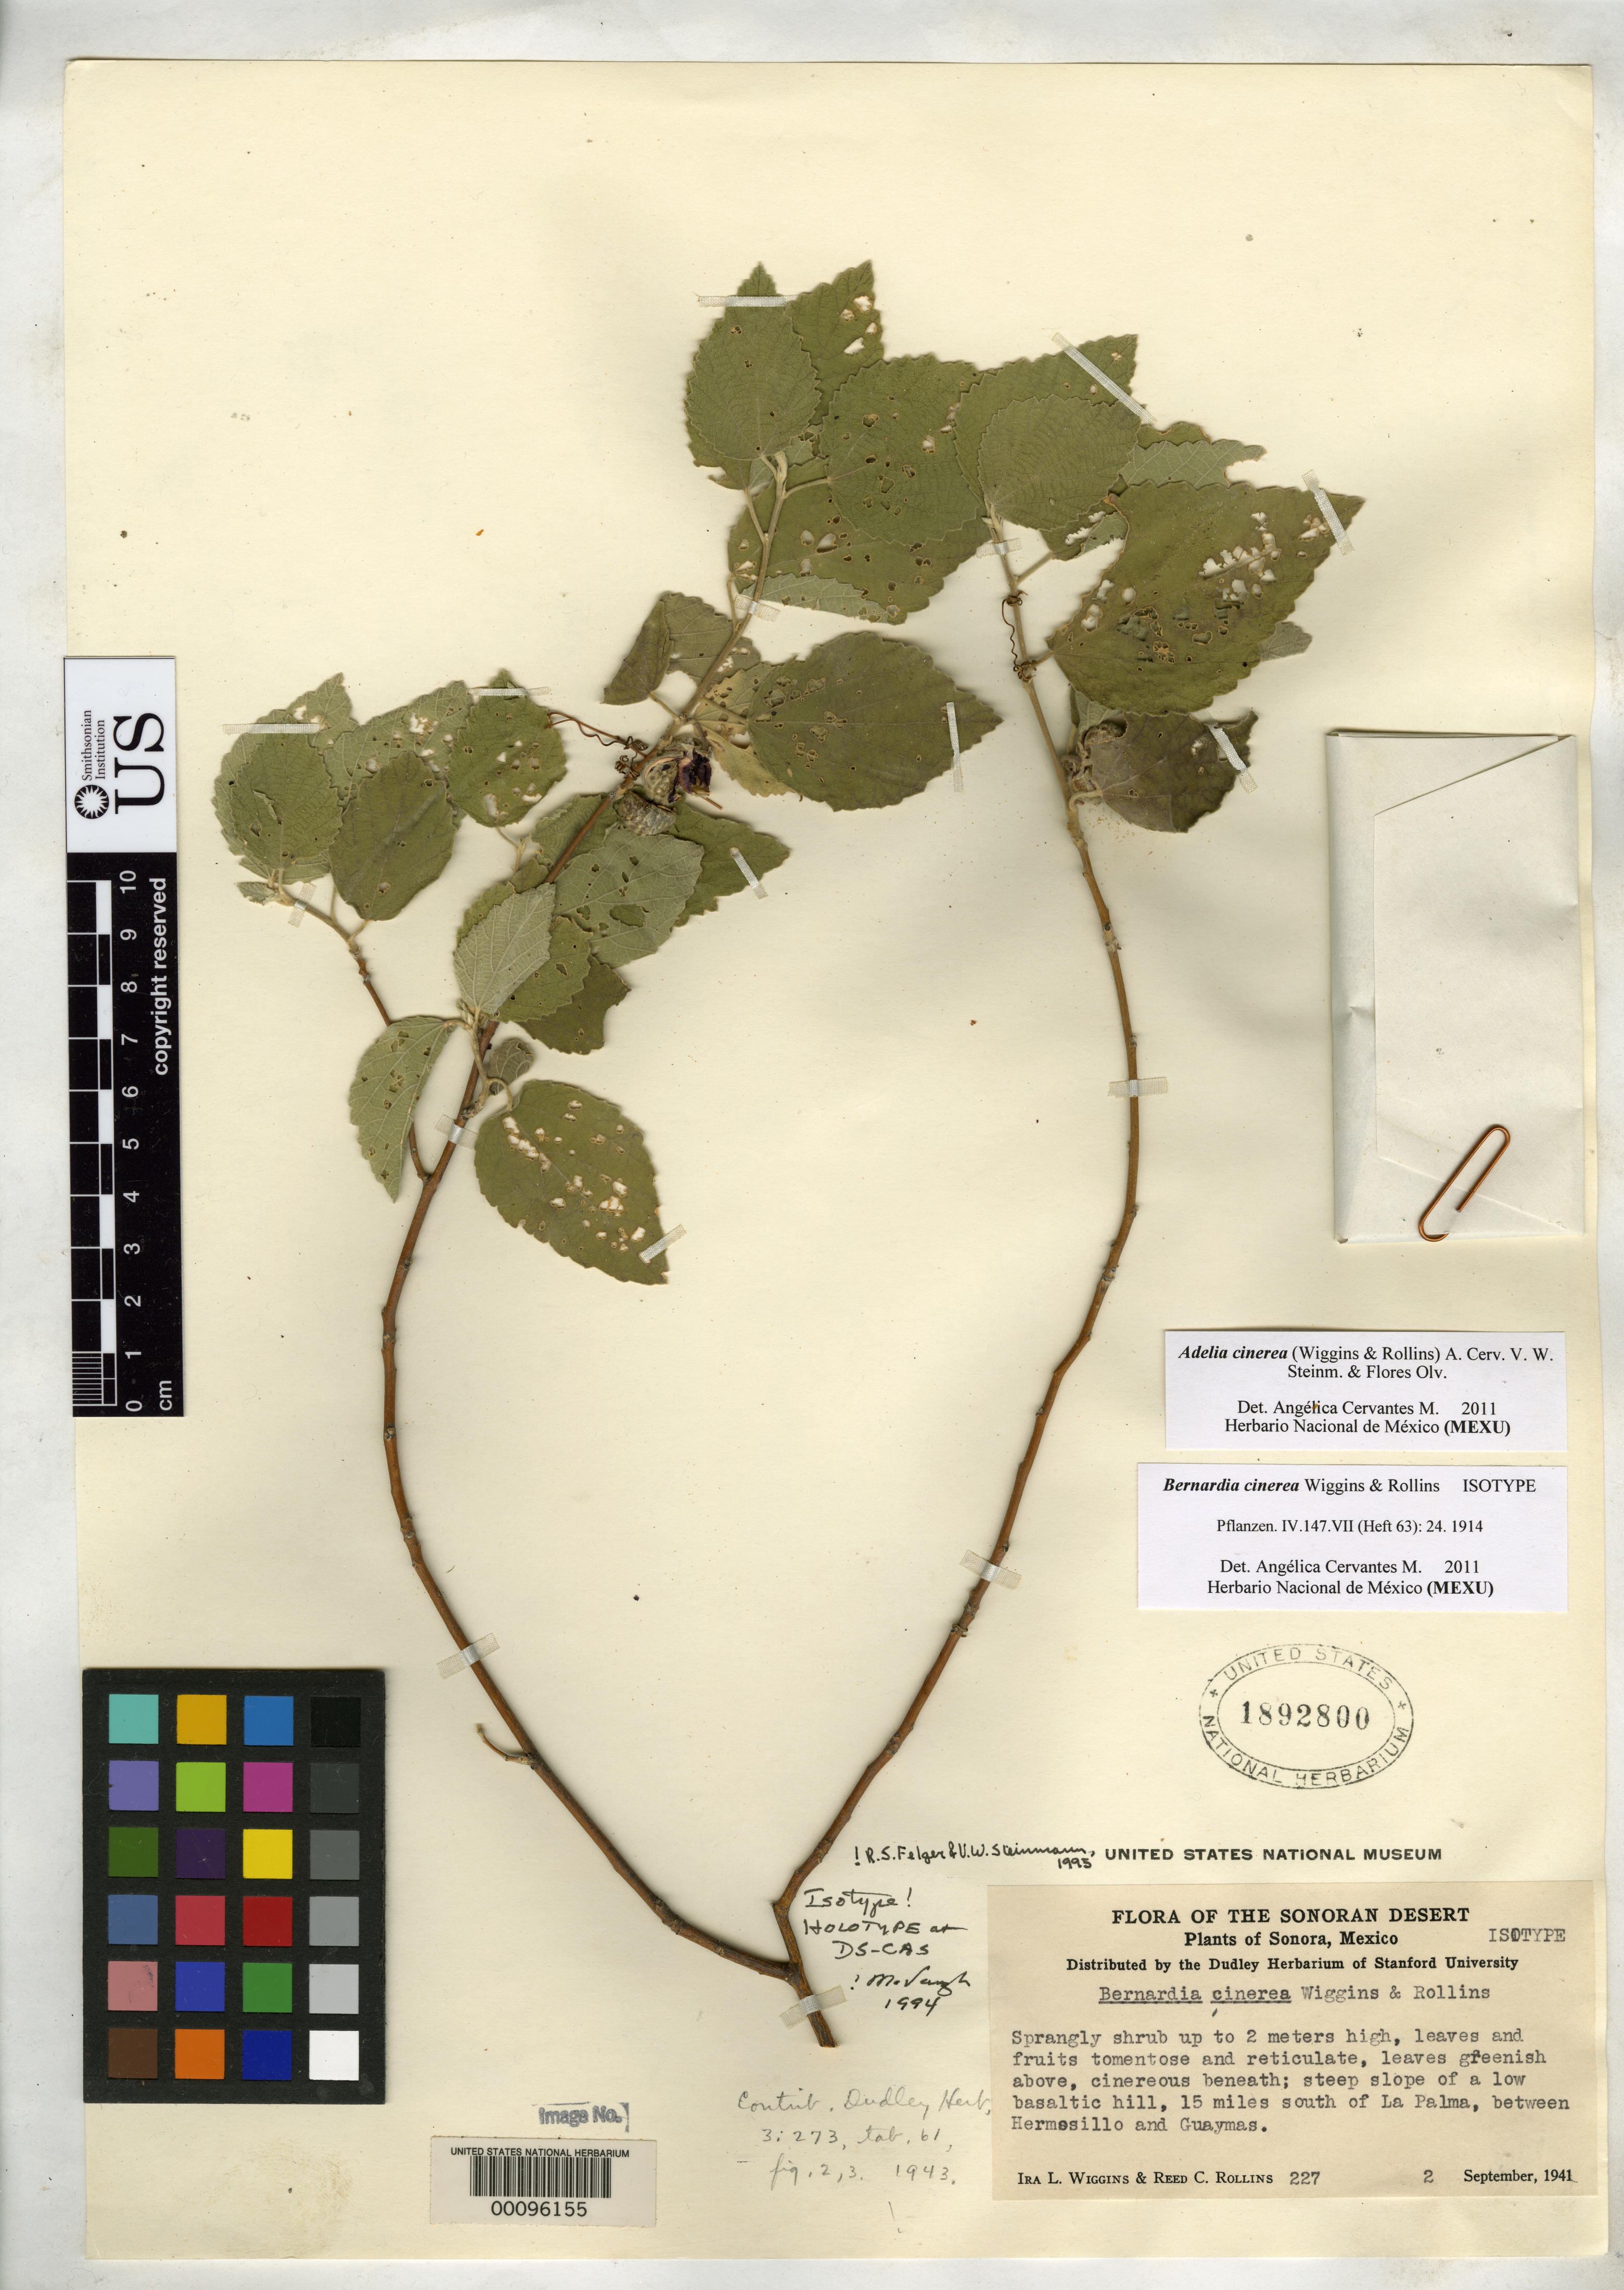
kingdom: Plantae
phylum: Tracheophyta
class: Magnoliopsida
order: Malpighiales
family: Euphorbiaceae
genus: Bernardia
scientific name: Bernardia cinerea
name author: Wiggins & Rollins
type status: Isotype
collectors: I. L. Wiggins & R. C. Rollins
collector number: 227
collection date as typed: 02 Sep 1941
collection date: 1941-09-02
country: Mexico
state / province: Sonora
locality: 15 mi S of La Palma, between Hermosillo & Guaymas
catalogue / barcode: US 1892800